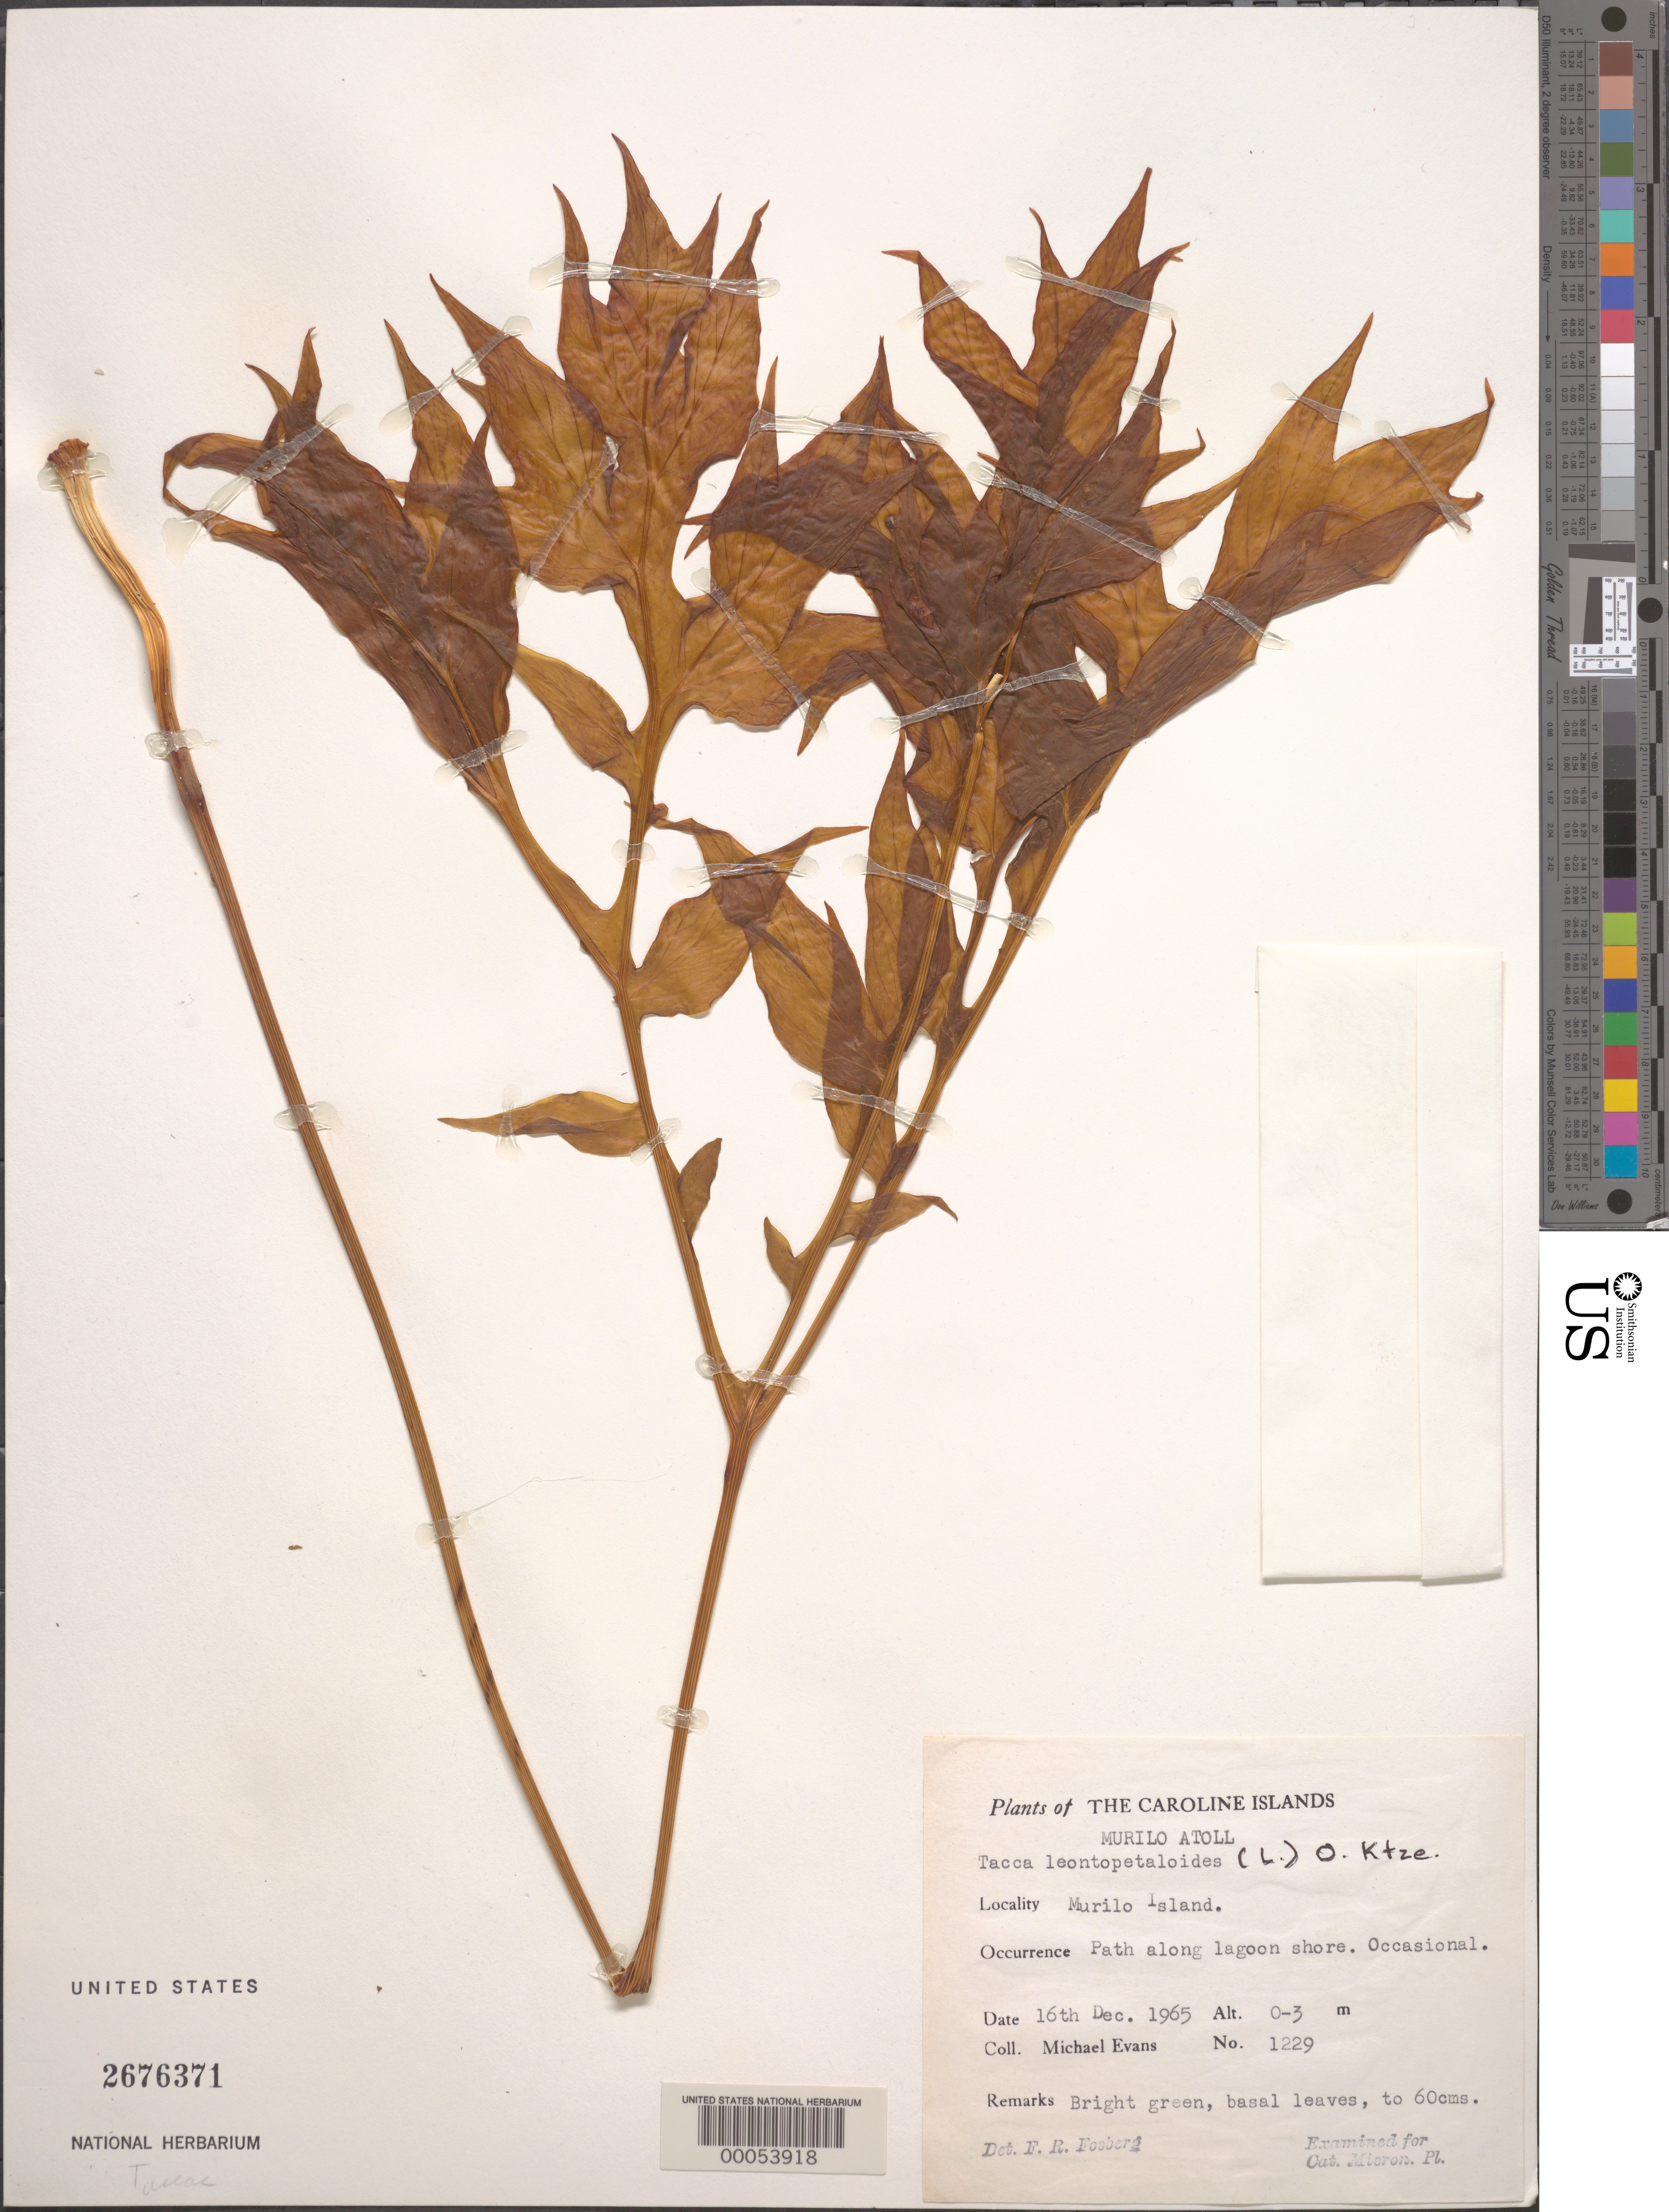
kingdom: Plantae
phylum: Tracheophyta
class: Liliopsida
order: Dioscoreales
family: Dioscoreaceae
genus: Tacca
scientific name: Tacca leontopetaloides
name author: (L.) Kuntze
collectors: M. Evans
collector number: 1205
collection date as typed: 16 Dec 1965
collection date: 1965-12-16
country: Micronesia, Federated States of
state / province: Truk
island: Murilo Atoll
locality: Murilo Islet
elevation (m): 0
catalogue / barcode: US 2676371